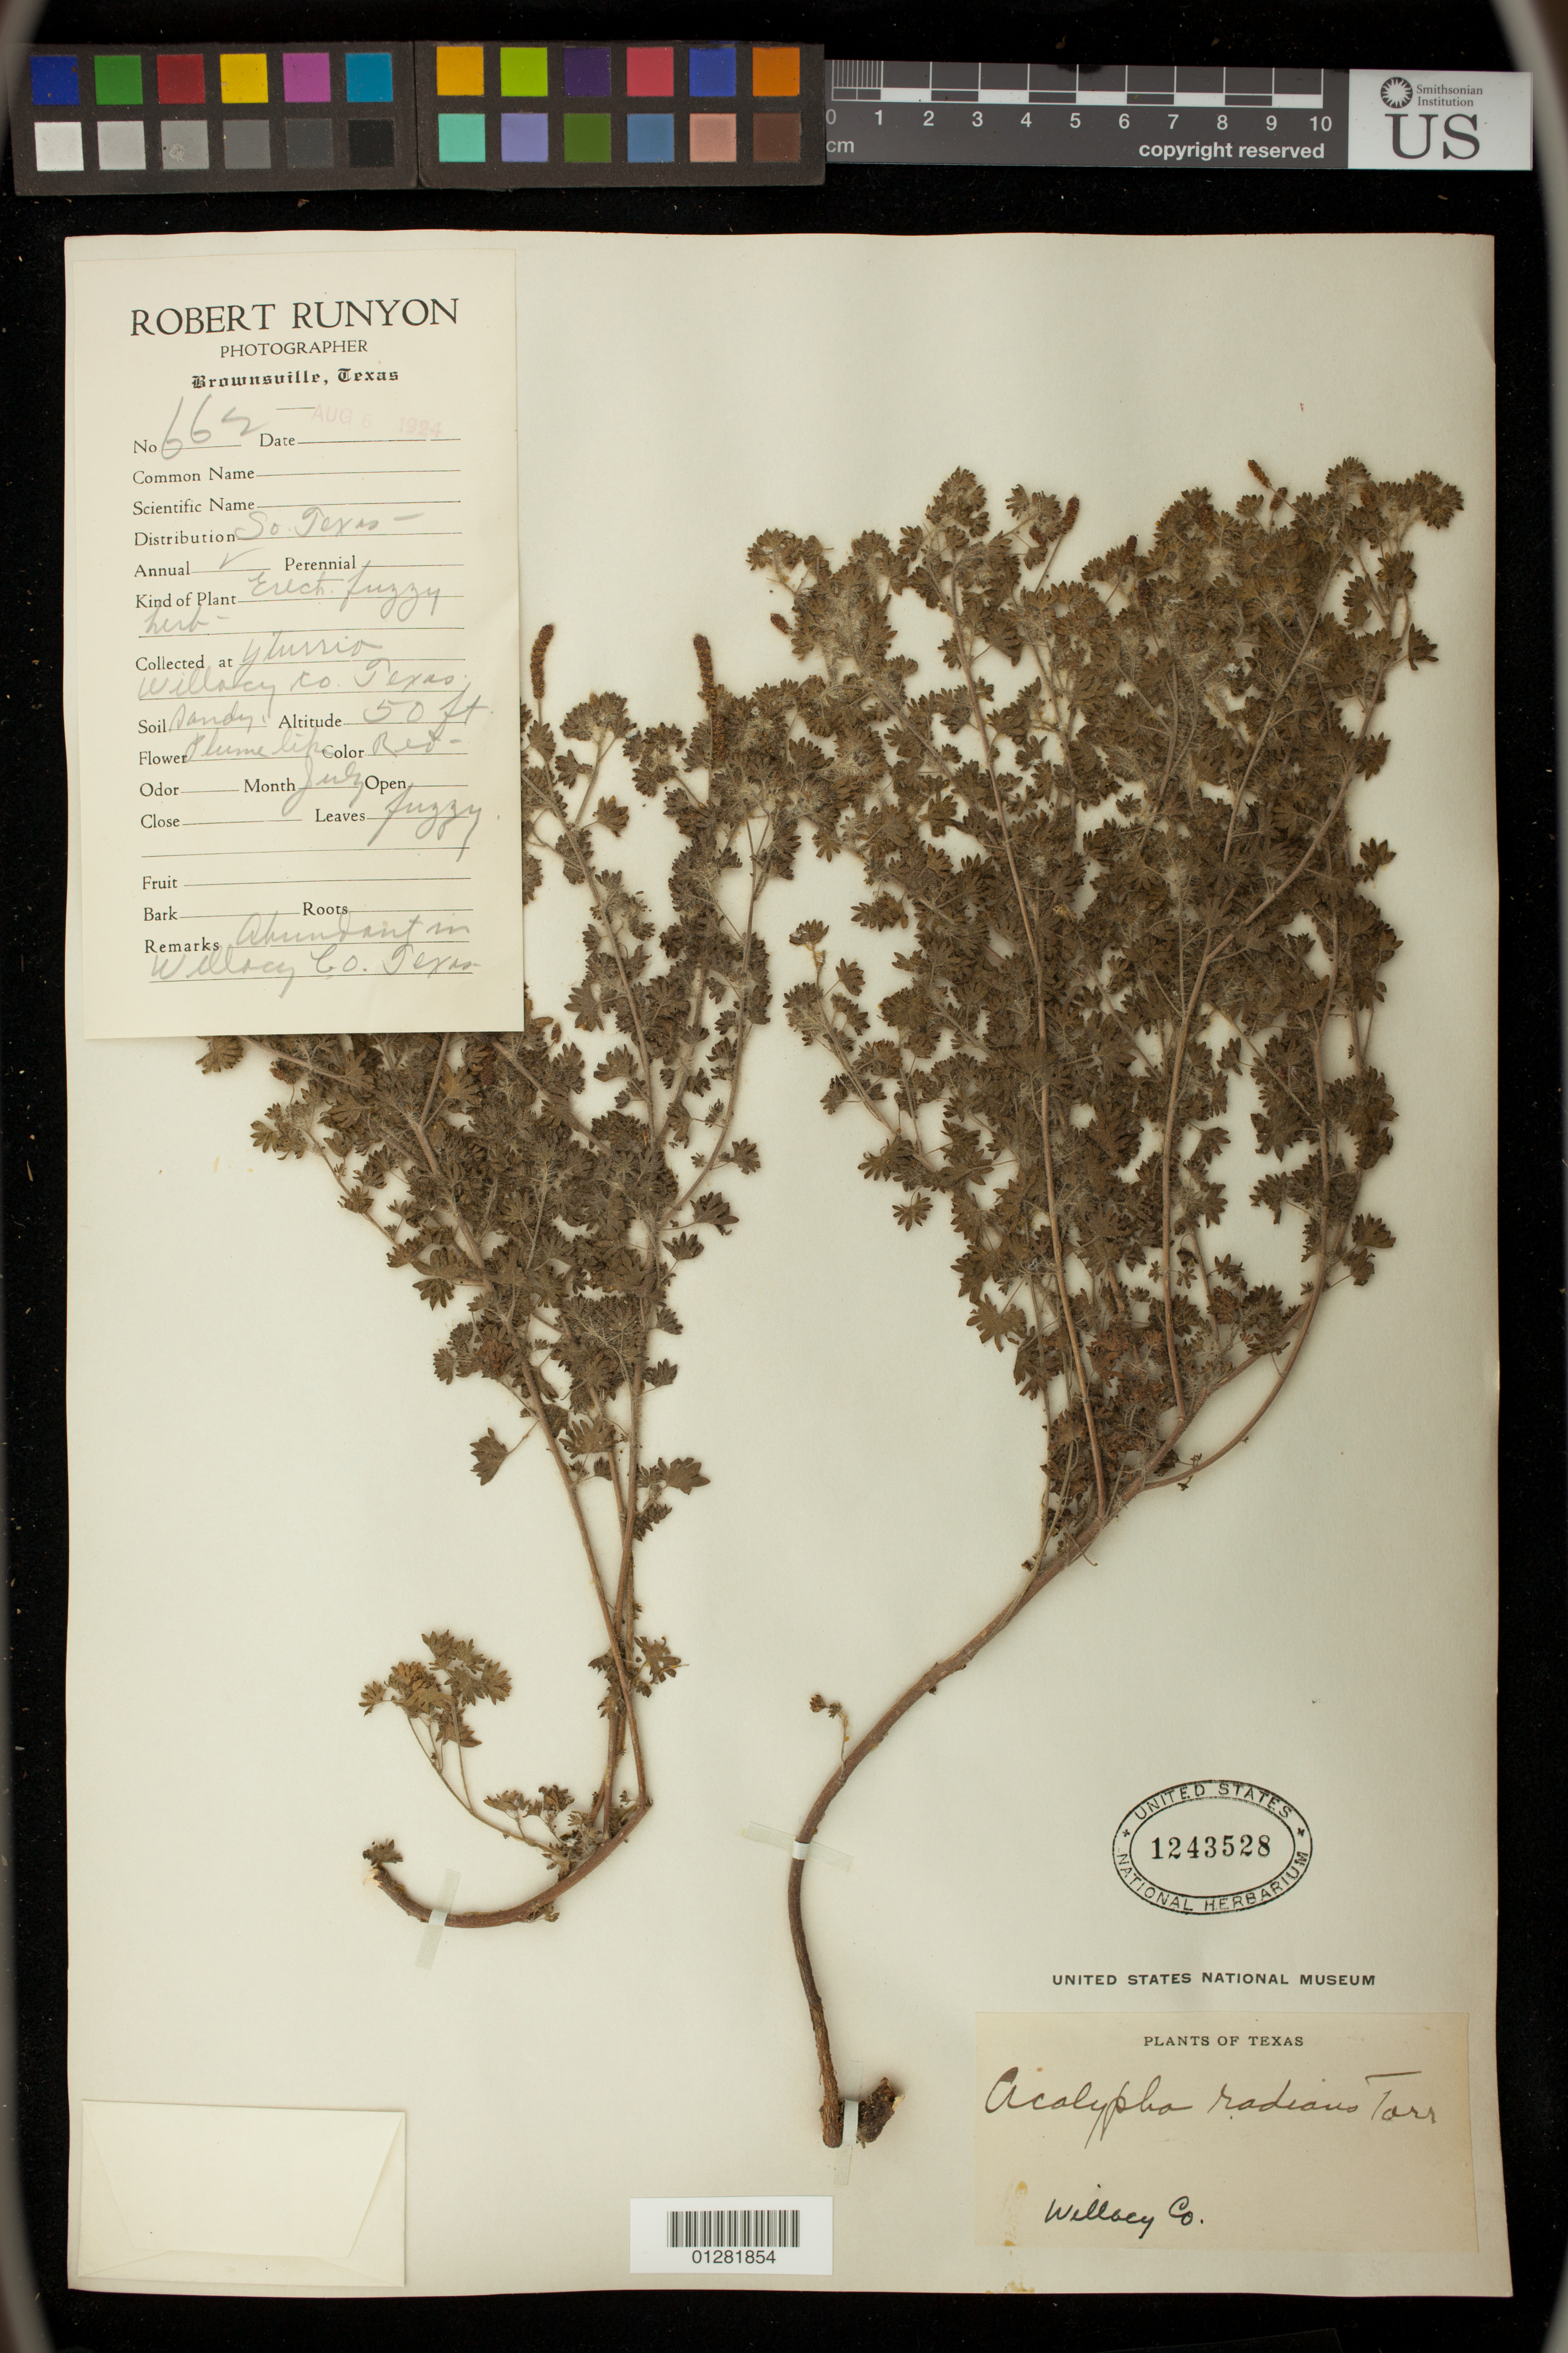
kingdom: Plantae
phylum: Tracheophyta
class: Magnoliopsida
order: Malpighiales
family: Euphorbiaceae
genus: Acalypha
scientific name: Acalypha radians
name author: Torr.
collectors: R. Runyon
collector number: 662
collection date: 1924-08-06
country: United States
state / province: Texas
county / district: Willacy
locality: Yturria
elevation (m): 15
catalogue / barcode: US 1243528